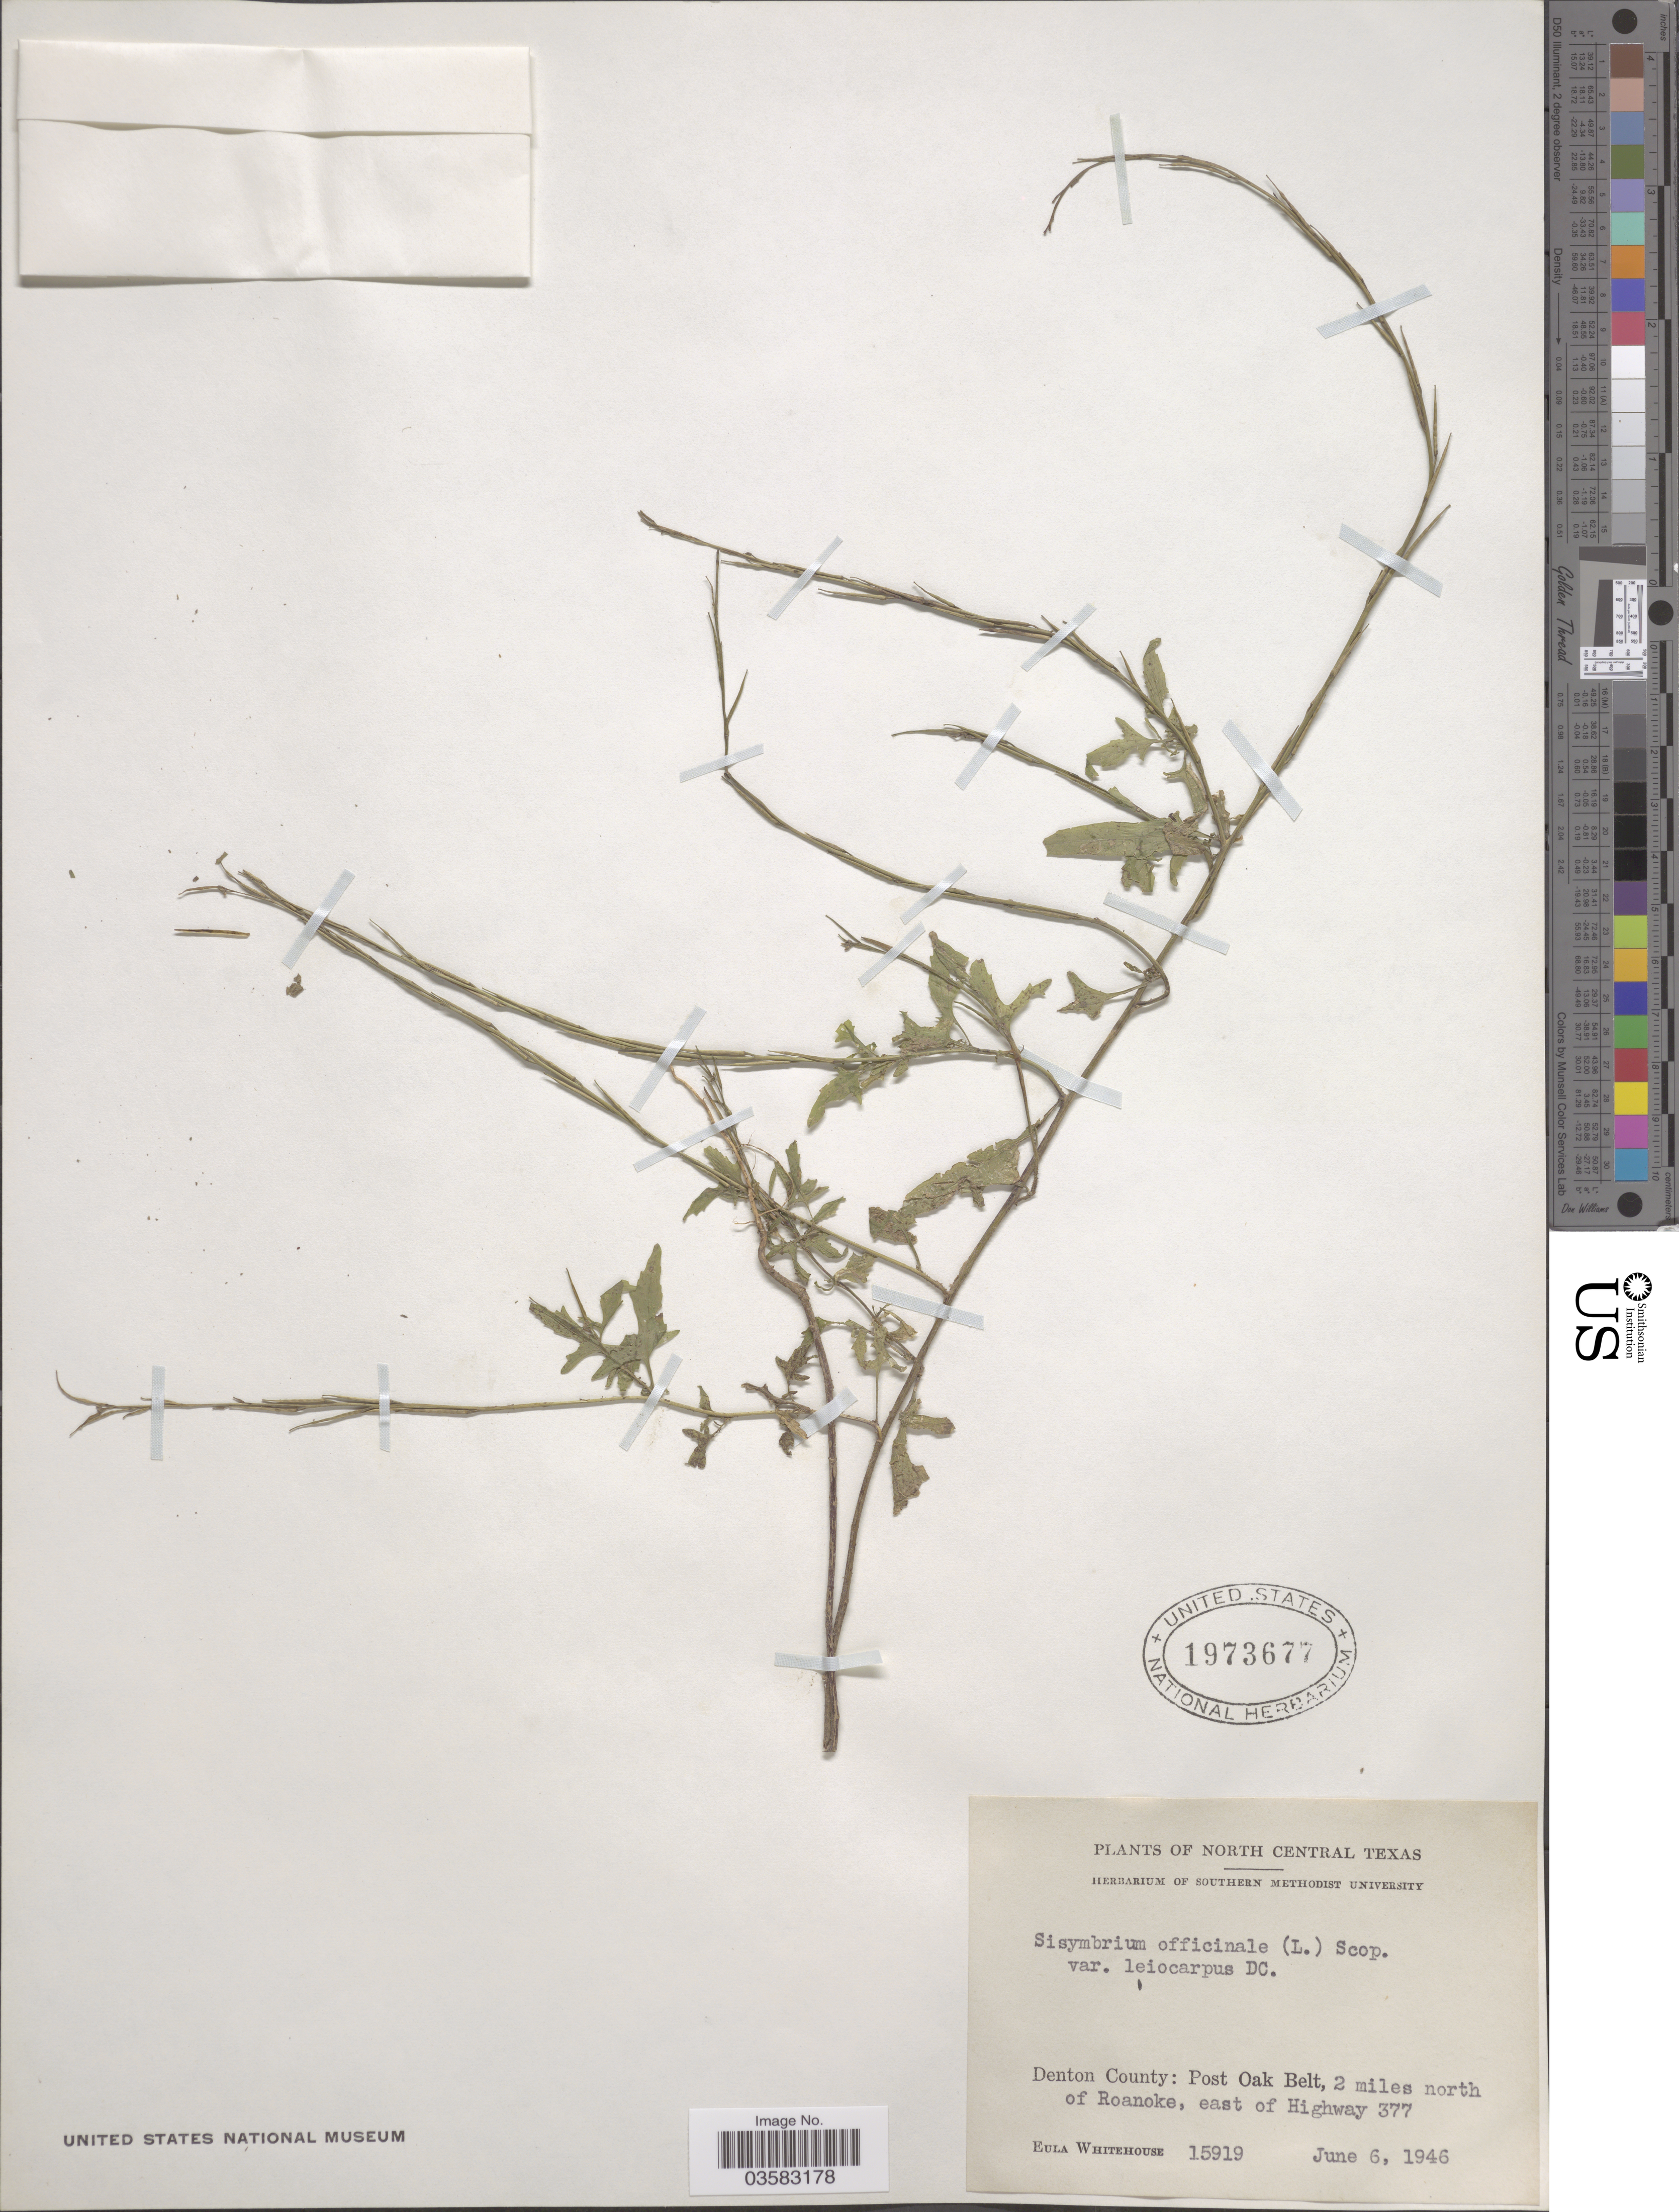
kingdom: Plantae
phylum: Tracheophyta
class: Magnoliopsida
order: Brassicales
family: Brassicaceae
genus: Sisymbrium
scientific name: Sisymbrium officinale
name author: (L.) Scop.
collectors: E. Whitehouse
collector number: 15919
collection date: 1946-06-06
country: United States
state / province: Texas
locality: North Central Texas. Denton County: Post Oak Belt, 2 miles north of Roanoke, east of Highway 377.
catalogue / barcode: US 1973677